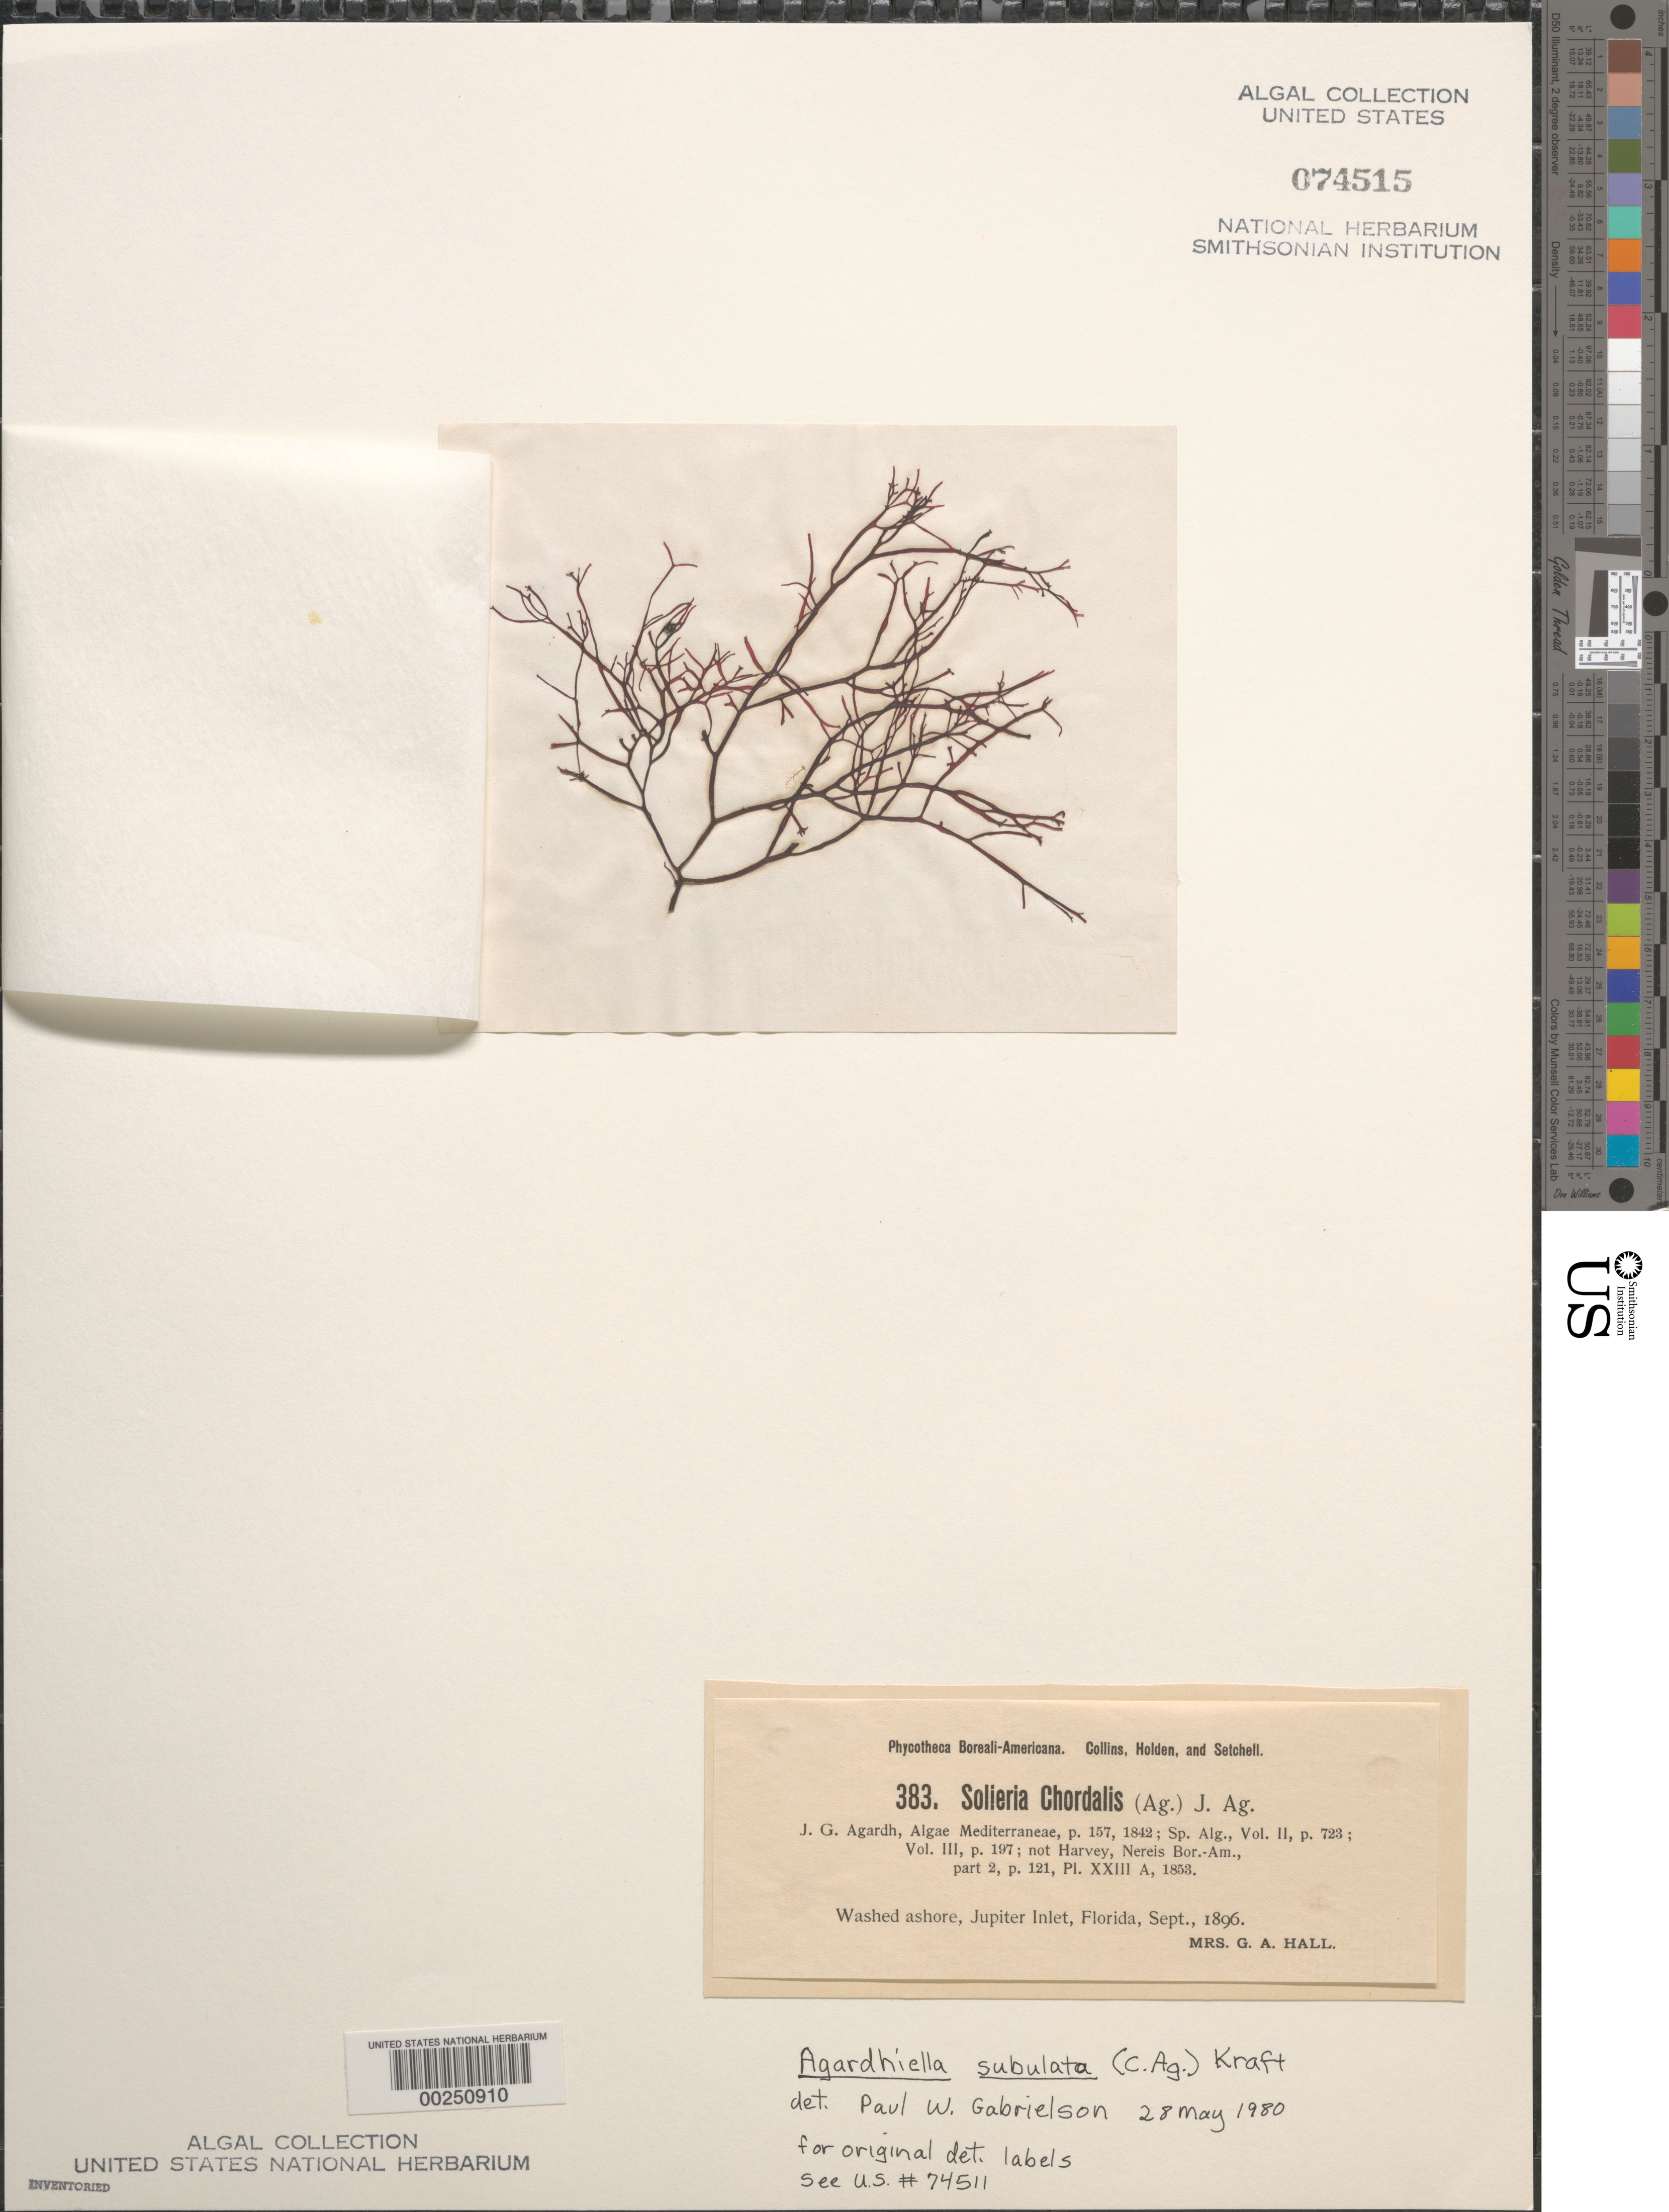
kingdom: Plantae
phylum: Rhodophyta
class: Florideophyceae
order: Gigartinales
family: Solieriaceae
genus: Agardhiella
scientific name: Agardhiella subulata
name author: (C. Agardh) G.T.Kraft & M.J. Wynne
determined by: Gabrielson, P. W.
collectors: Mrs. Hall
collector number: PB-A 383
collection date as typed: Sep 1896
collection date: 1896-09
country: United States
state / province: Florida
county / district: Palm Beach County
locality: Jupiter Inlet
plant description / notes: Collins, Holden & Setchell, Phycotheca Boreali-Americana, as Solieria chordalis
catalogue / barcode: US 74515